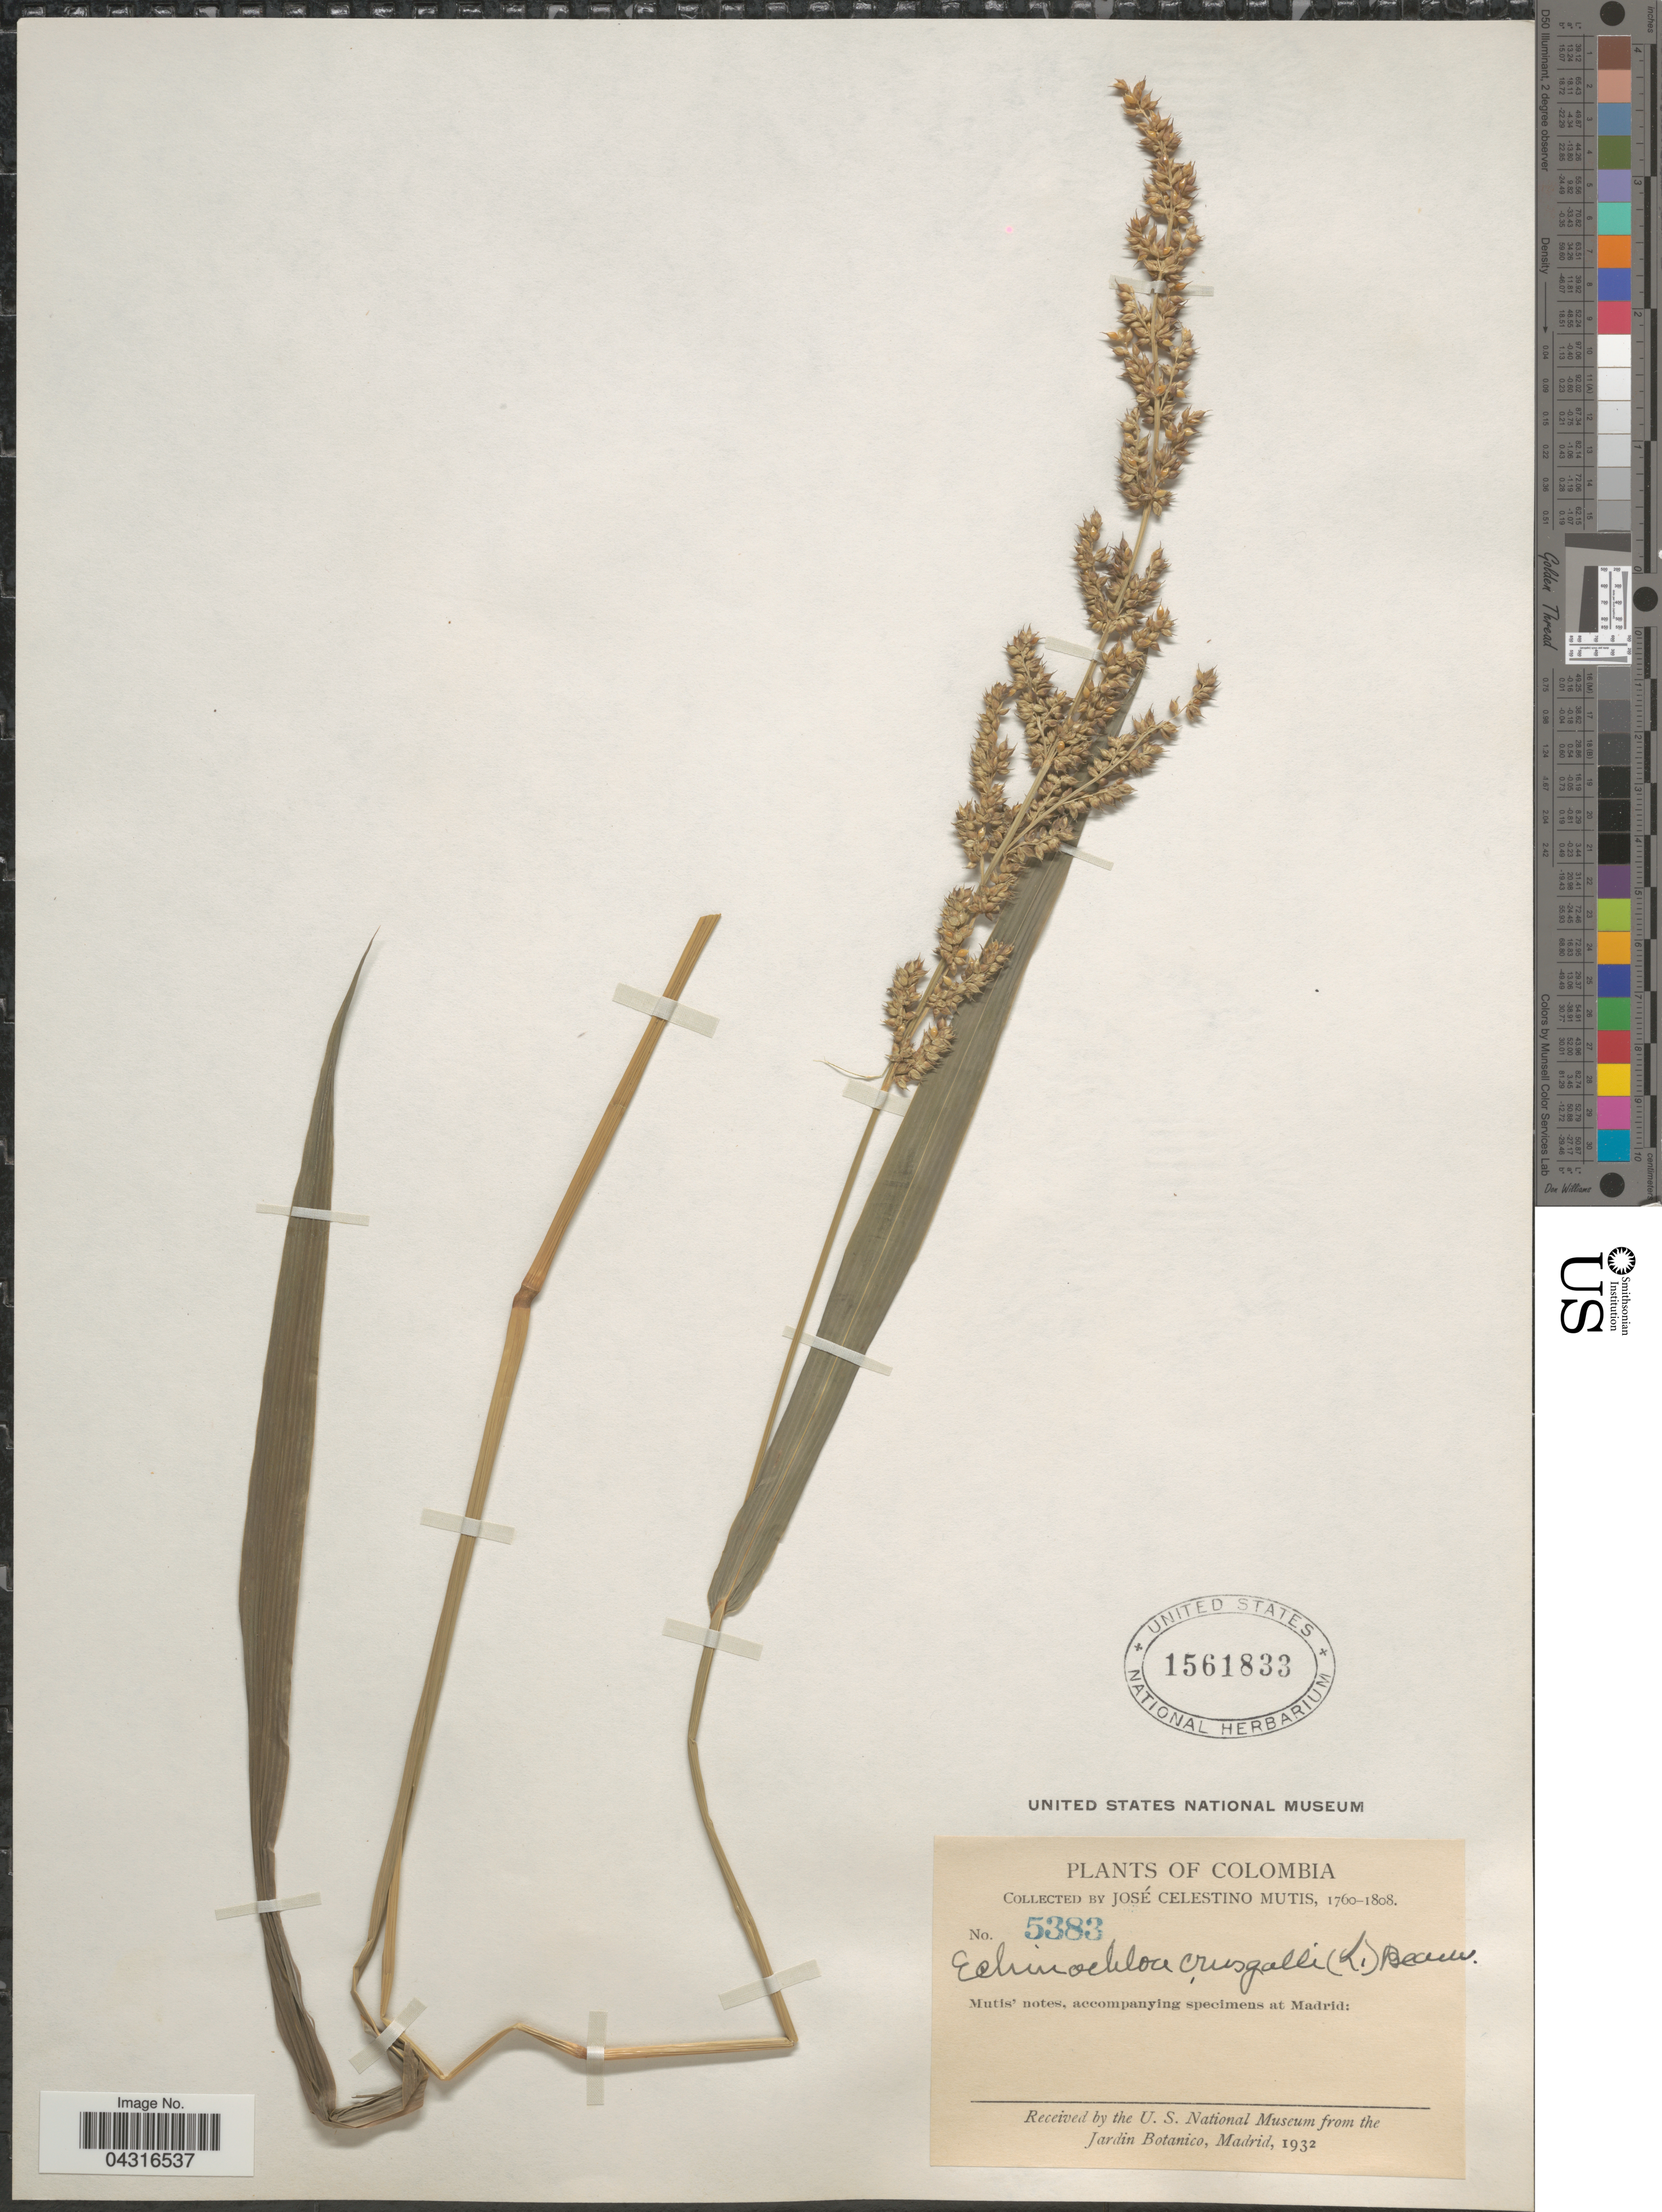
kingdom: Plantae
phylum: Tracheophyta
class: Liliopsida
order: Poales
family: Poaceae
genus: Echinochloa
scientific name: Echinochloa crus-pavonis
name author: (Kunth) Schult.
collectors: J. C. B. Mutis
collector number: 5383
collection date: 1760/1808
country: Colombia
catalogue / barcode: US 1561833